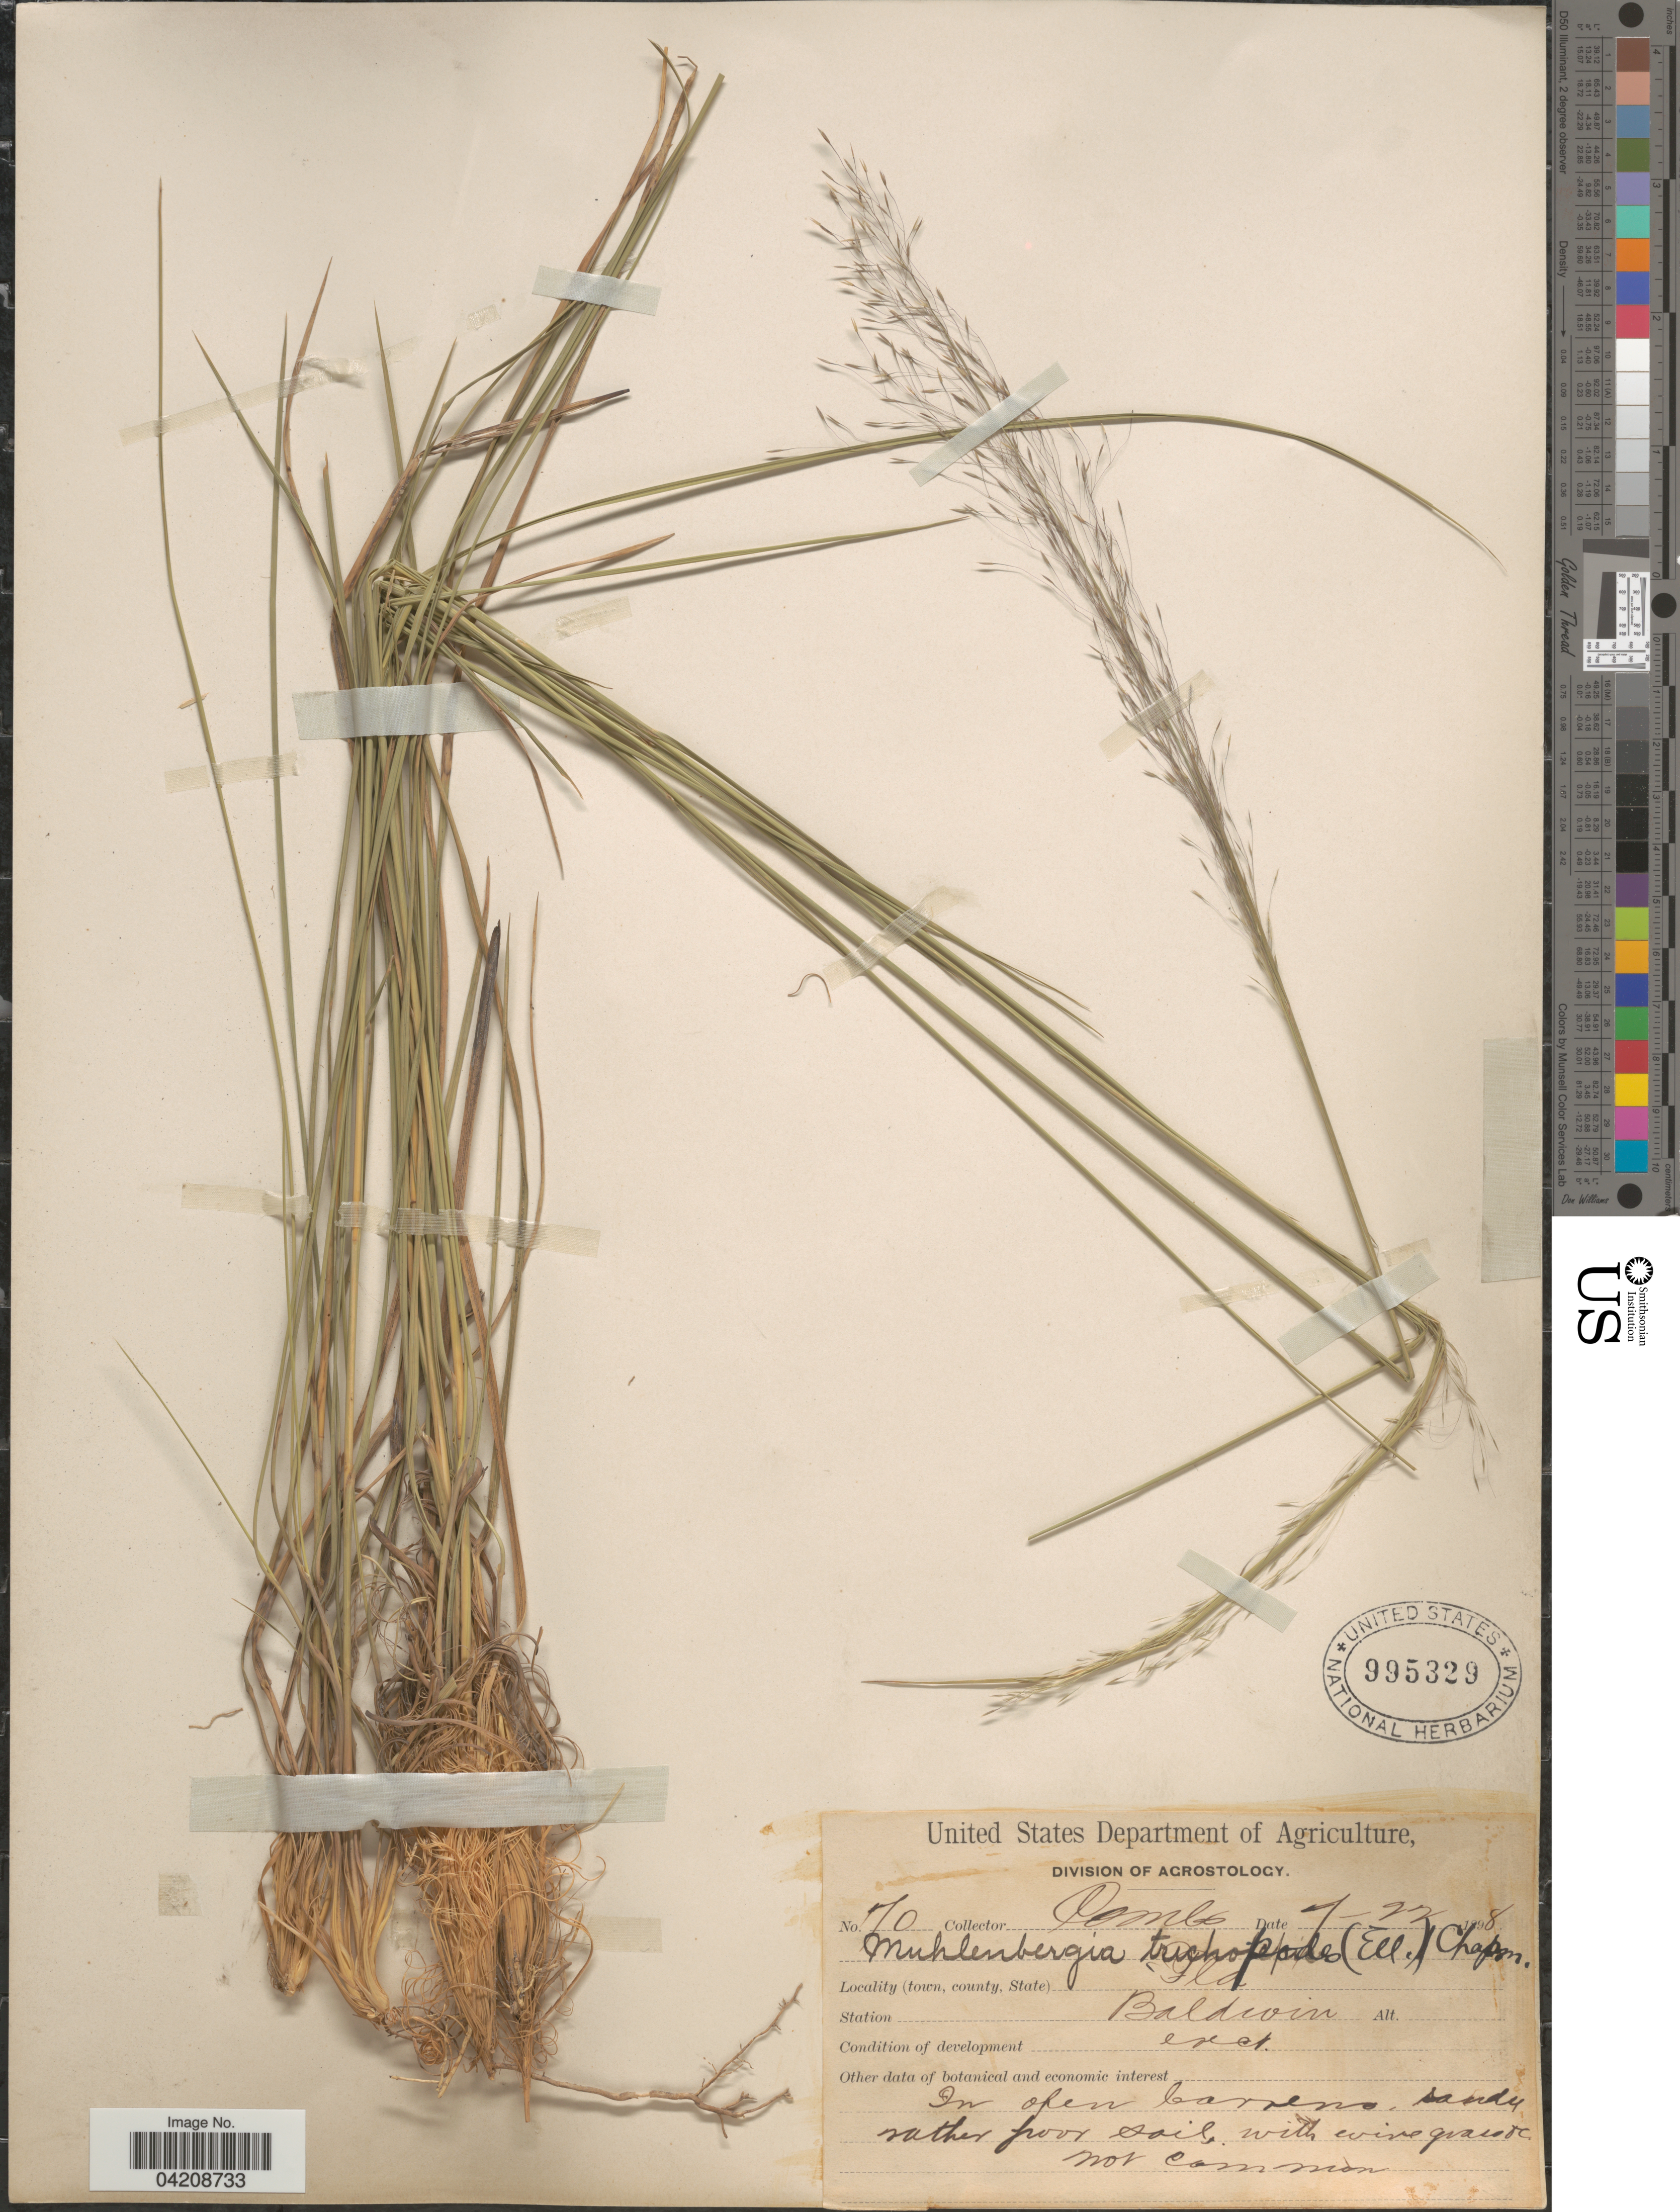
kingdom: Plantae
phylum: Tracheophyta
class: Liliopsida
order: Poales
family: Poaceae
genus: Muhlenbergia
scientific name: Muhlenbergia expansa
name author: Trin.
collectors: -. Combs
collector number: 70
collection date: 1898-07-22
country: United States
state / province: Florida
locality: Baldwin.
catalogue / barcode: US 995329